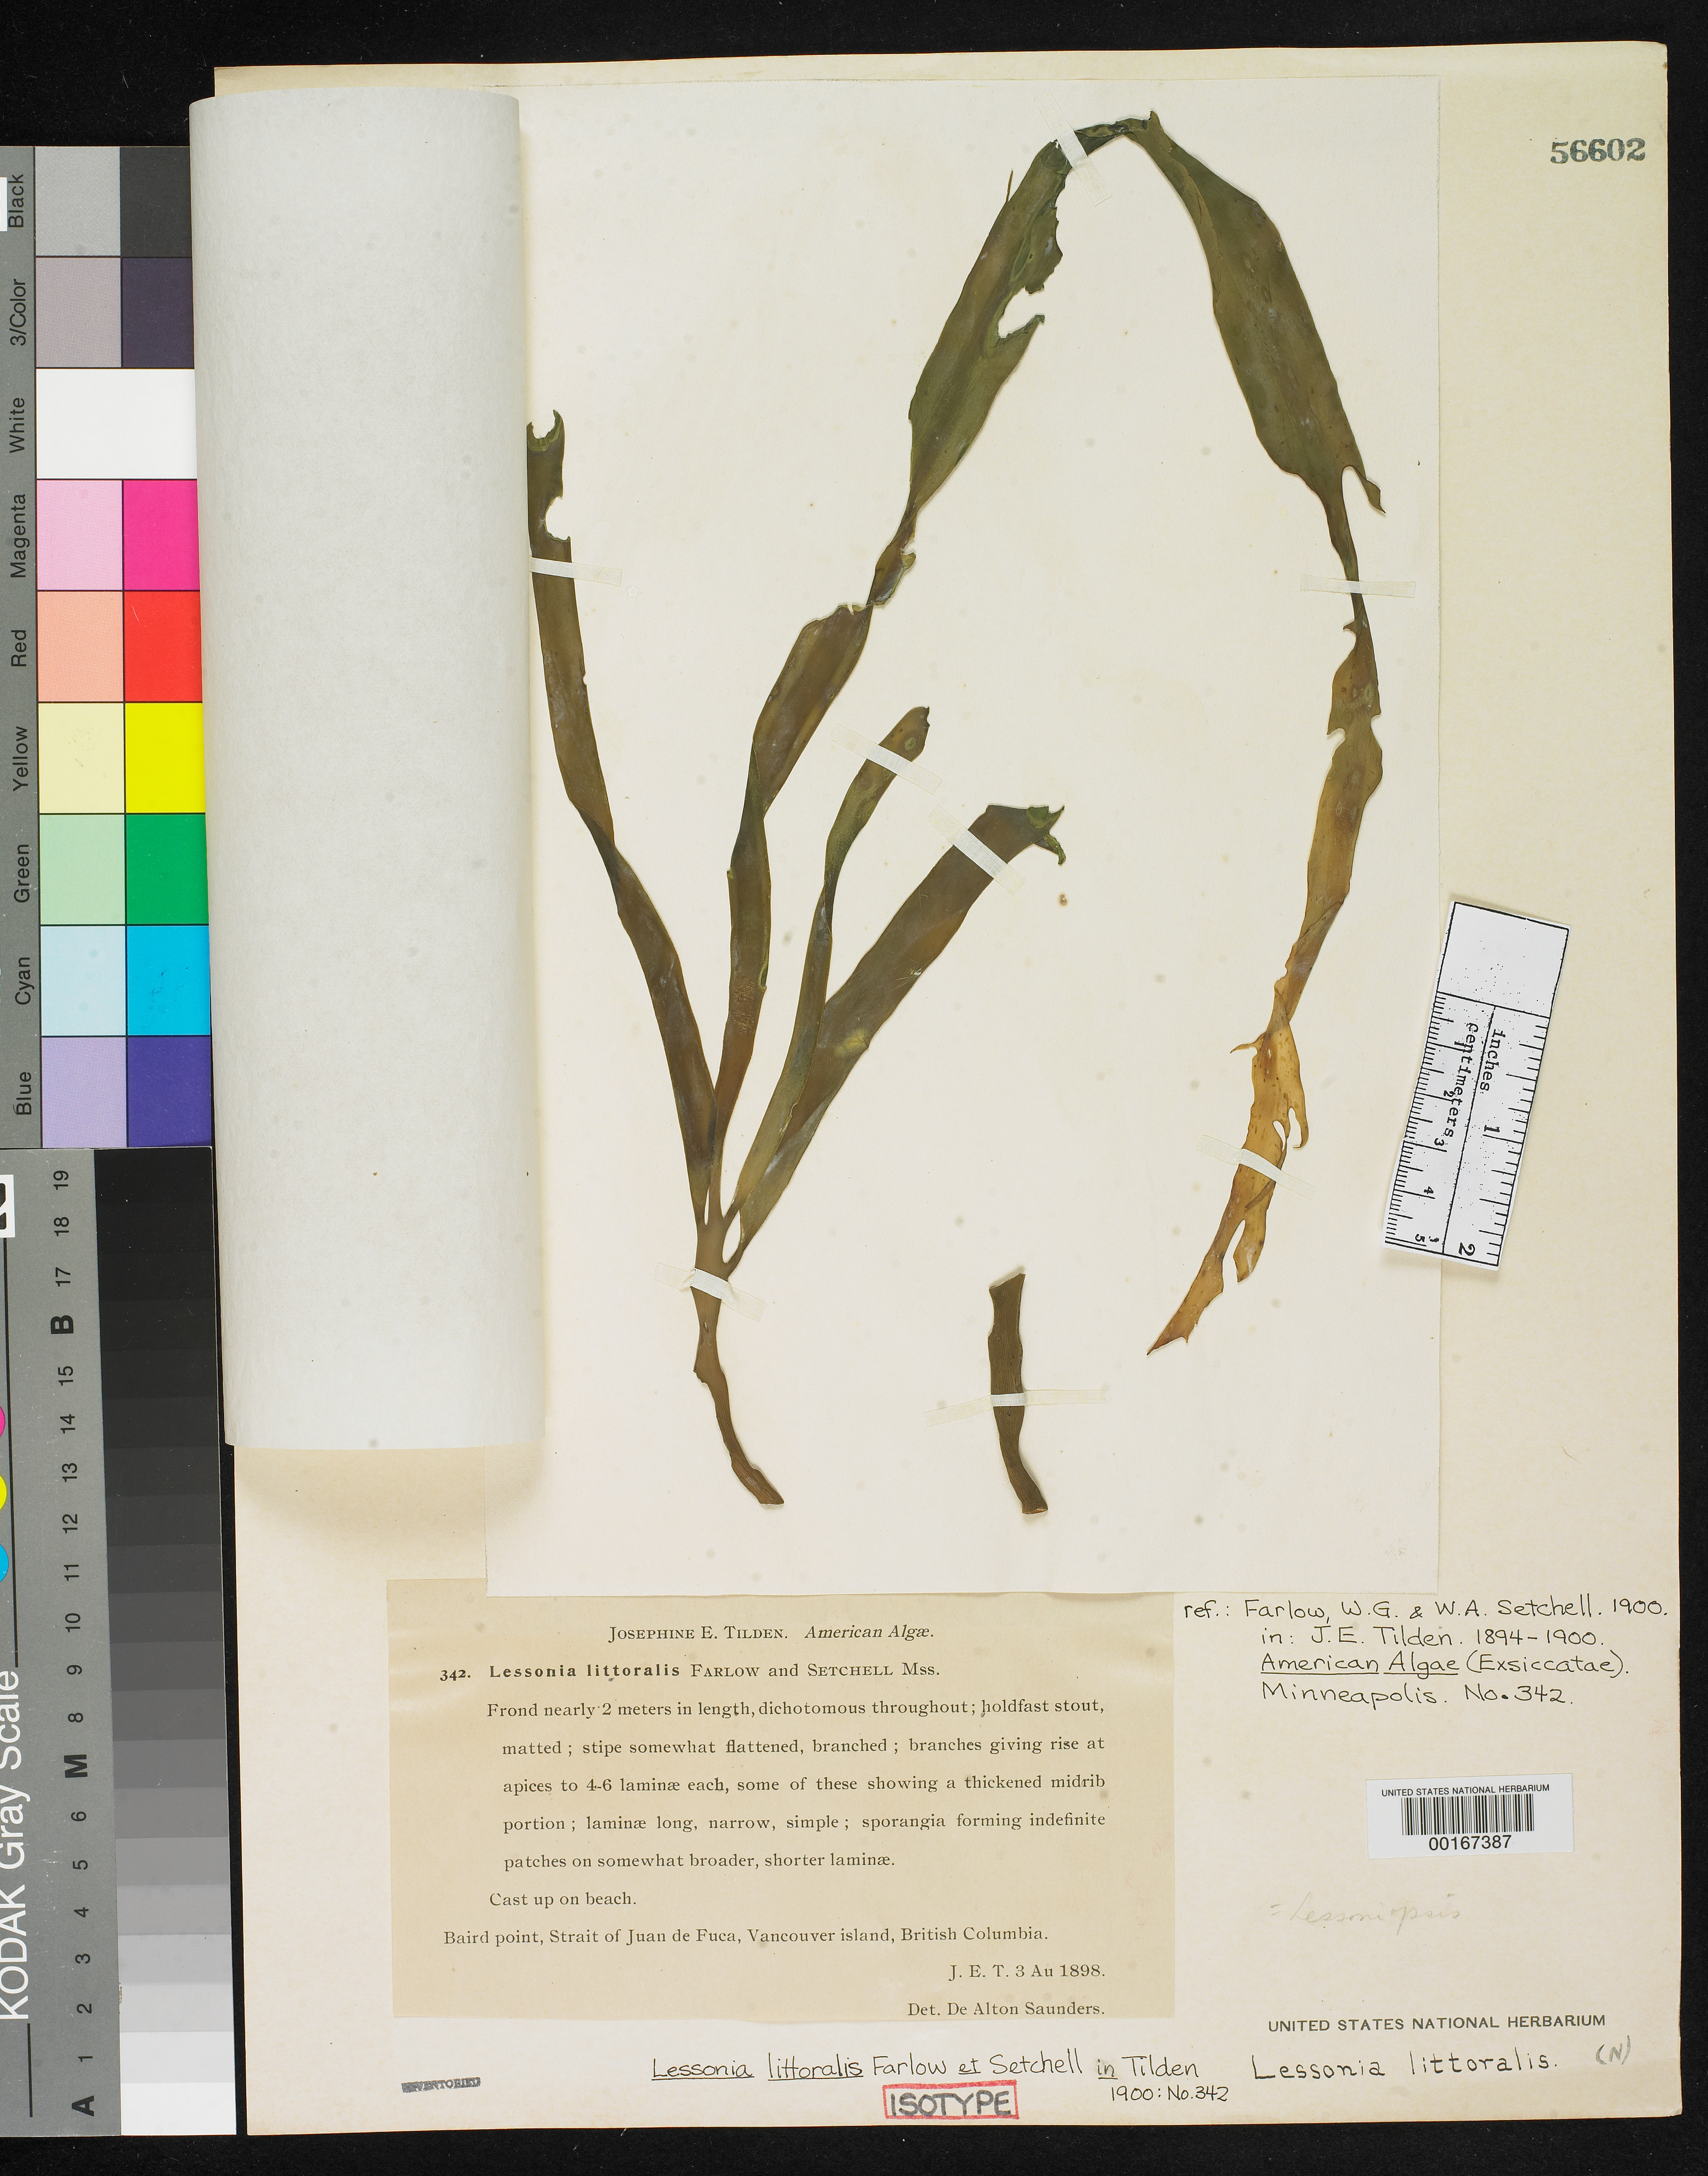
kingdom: Chromista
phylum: Ochrophyta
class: Phaeophyceae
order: Laminariales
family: Lessoniaceae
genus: Lessonia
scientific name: Lessonia littoralis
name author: Farl. & Setch. in J. E. Tilden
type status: Isotype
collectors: J. E. Tilden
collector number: JET 342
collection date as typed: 03 Aug 1898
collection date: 1898-08-03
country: Canada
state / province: British Columbia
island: Vancouver Island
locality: Baird Point, Juan de Fuca Strait.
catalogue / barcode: US 56602